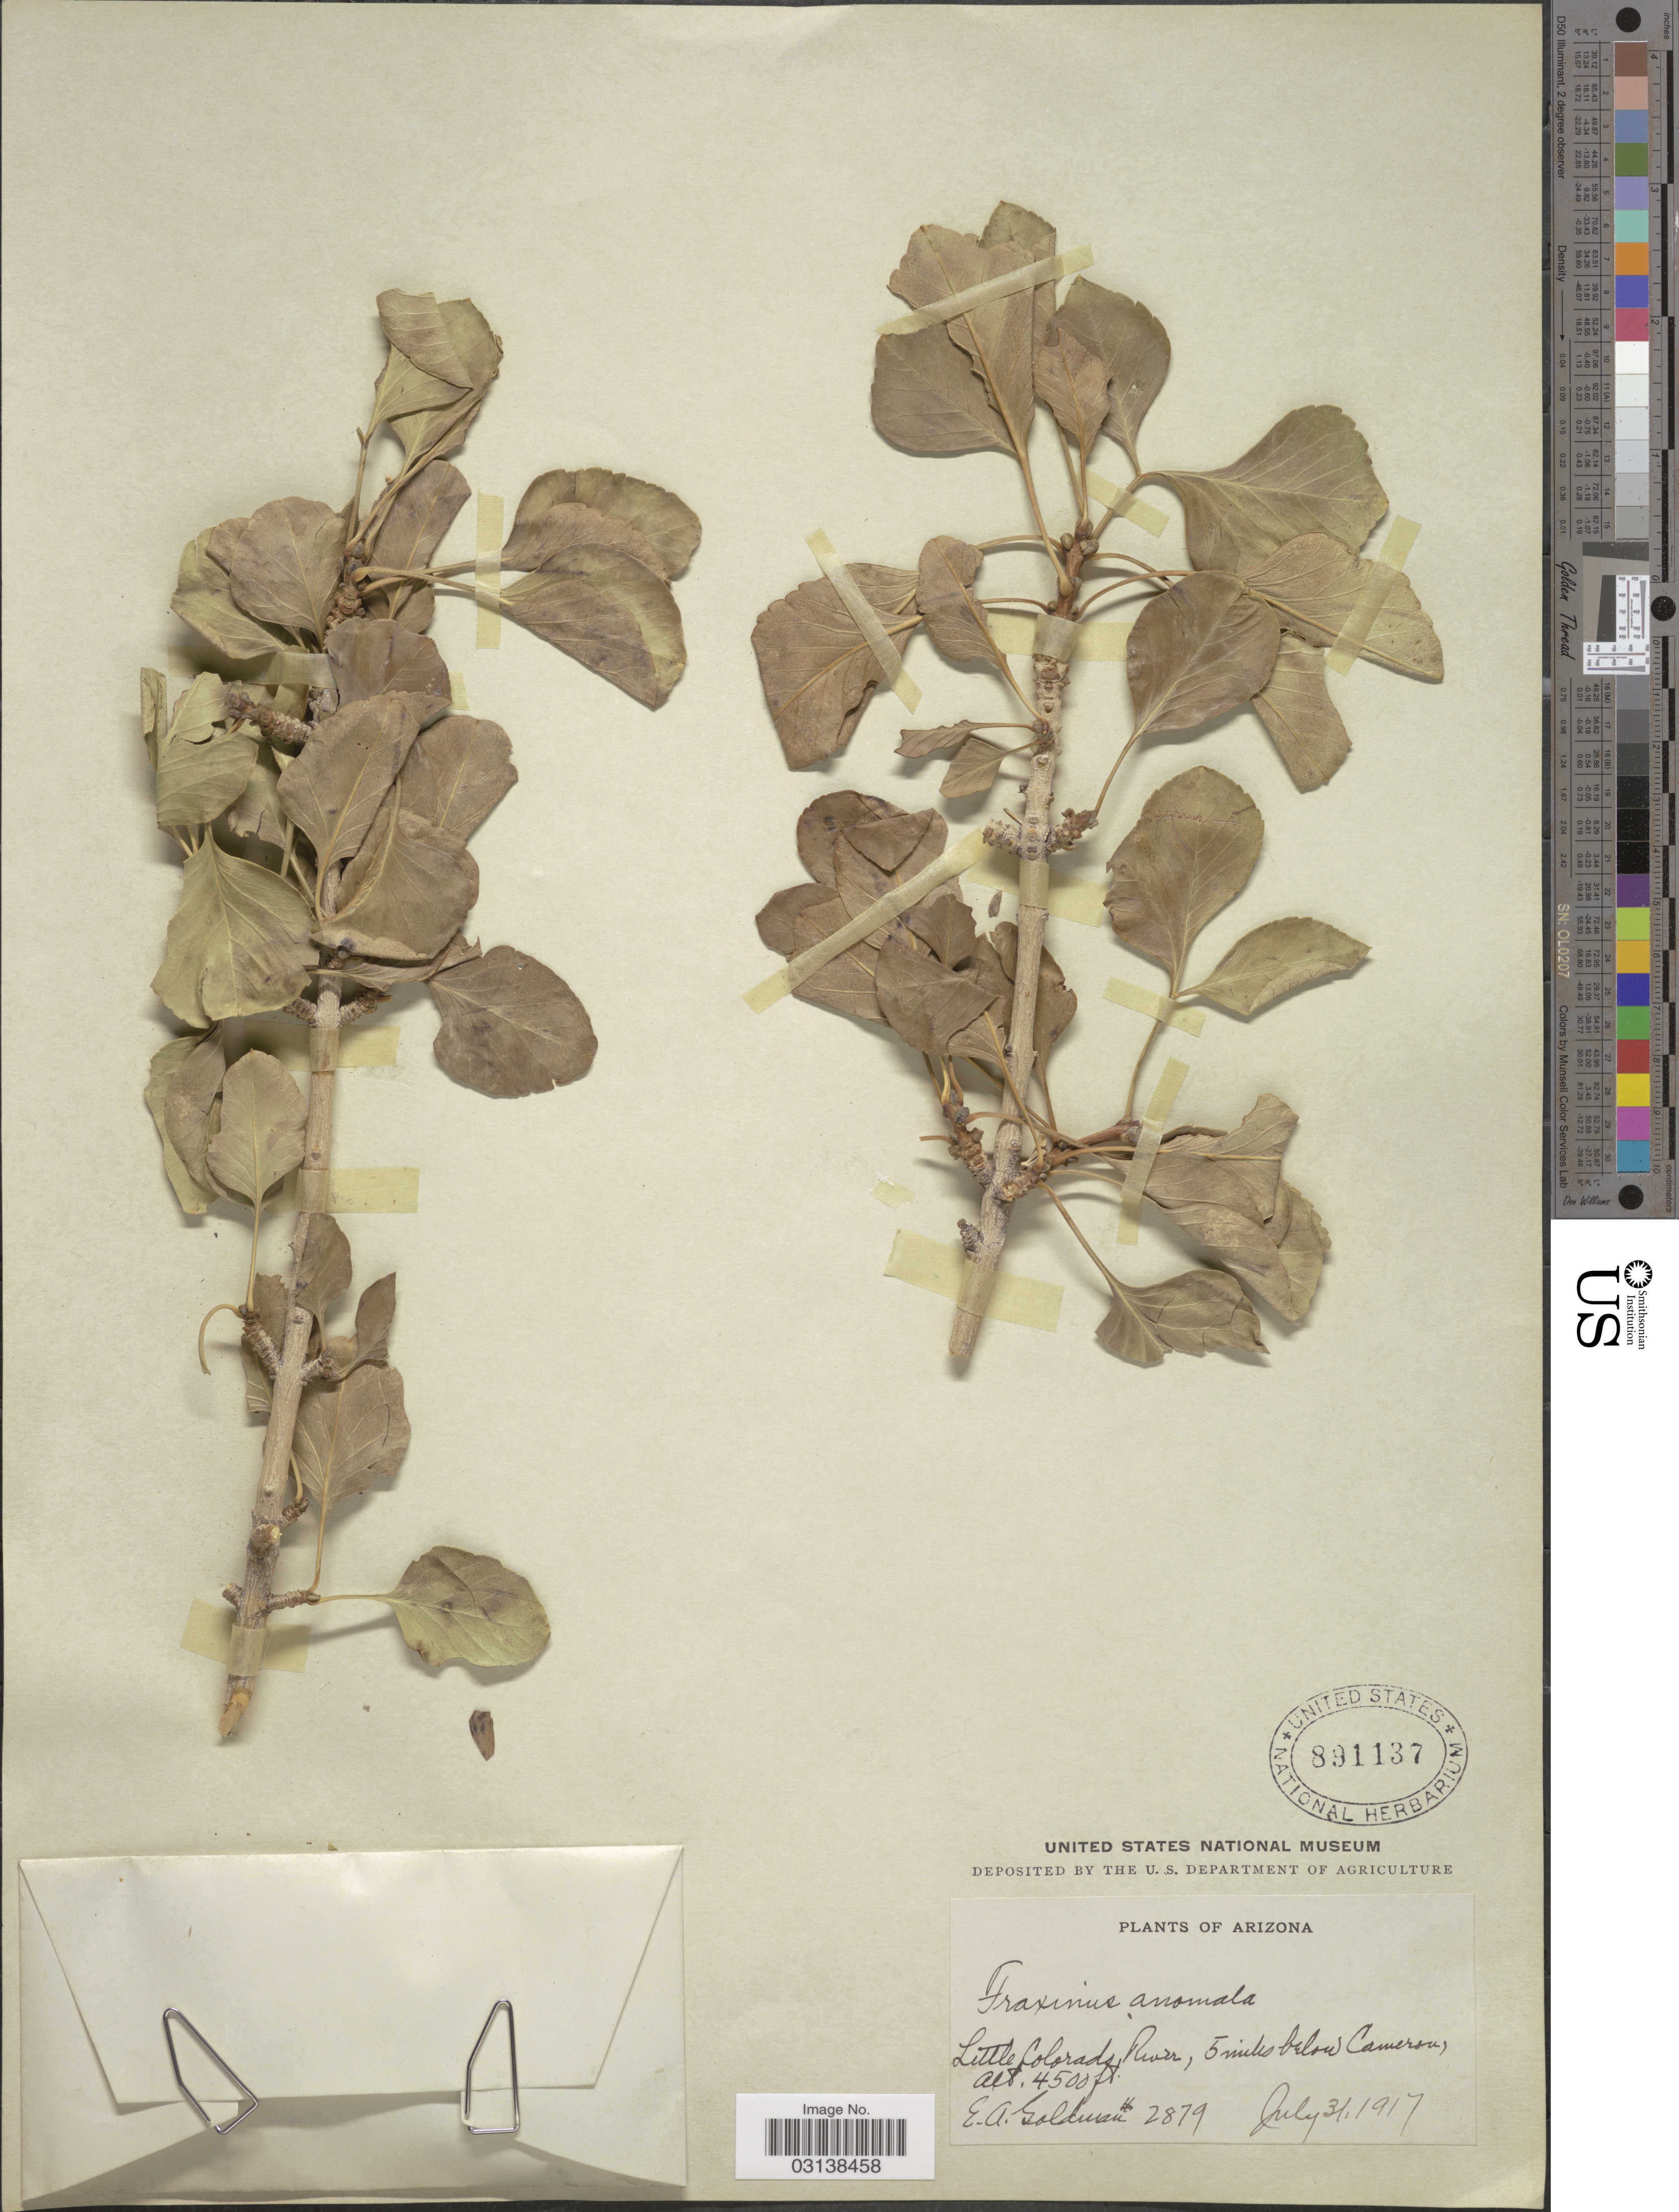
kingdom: Plantae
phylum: Tracheophyta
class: Magnoliopsida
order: Lamiales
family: Oleaceae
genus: Fraxinus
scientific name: Fraxinus anomala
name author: Torr. ex S. Watson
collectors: E. A. Goldman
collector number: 2879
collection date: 1917-07-31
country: United States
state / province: Arizona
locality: Little Colorado River, 5 miles below Cameron.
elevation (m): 1372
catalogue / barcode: US 891137